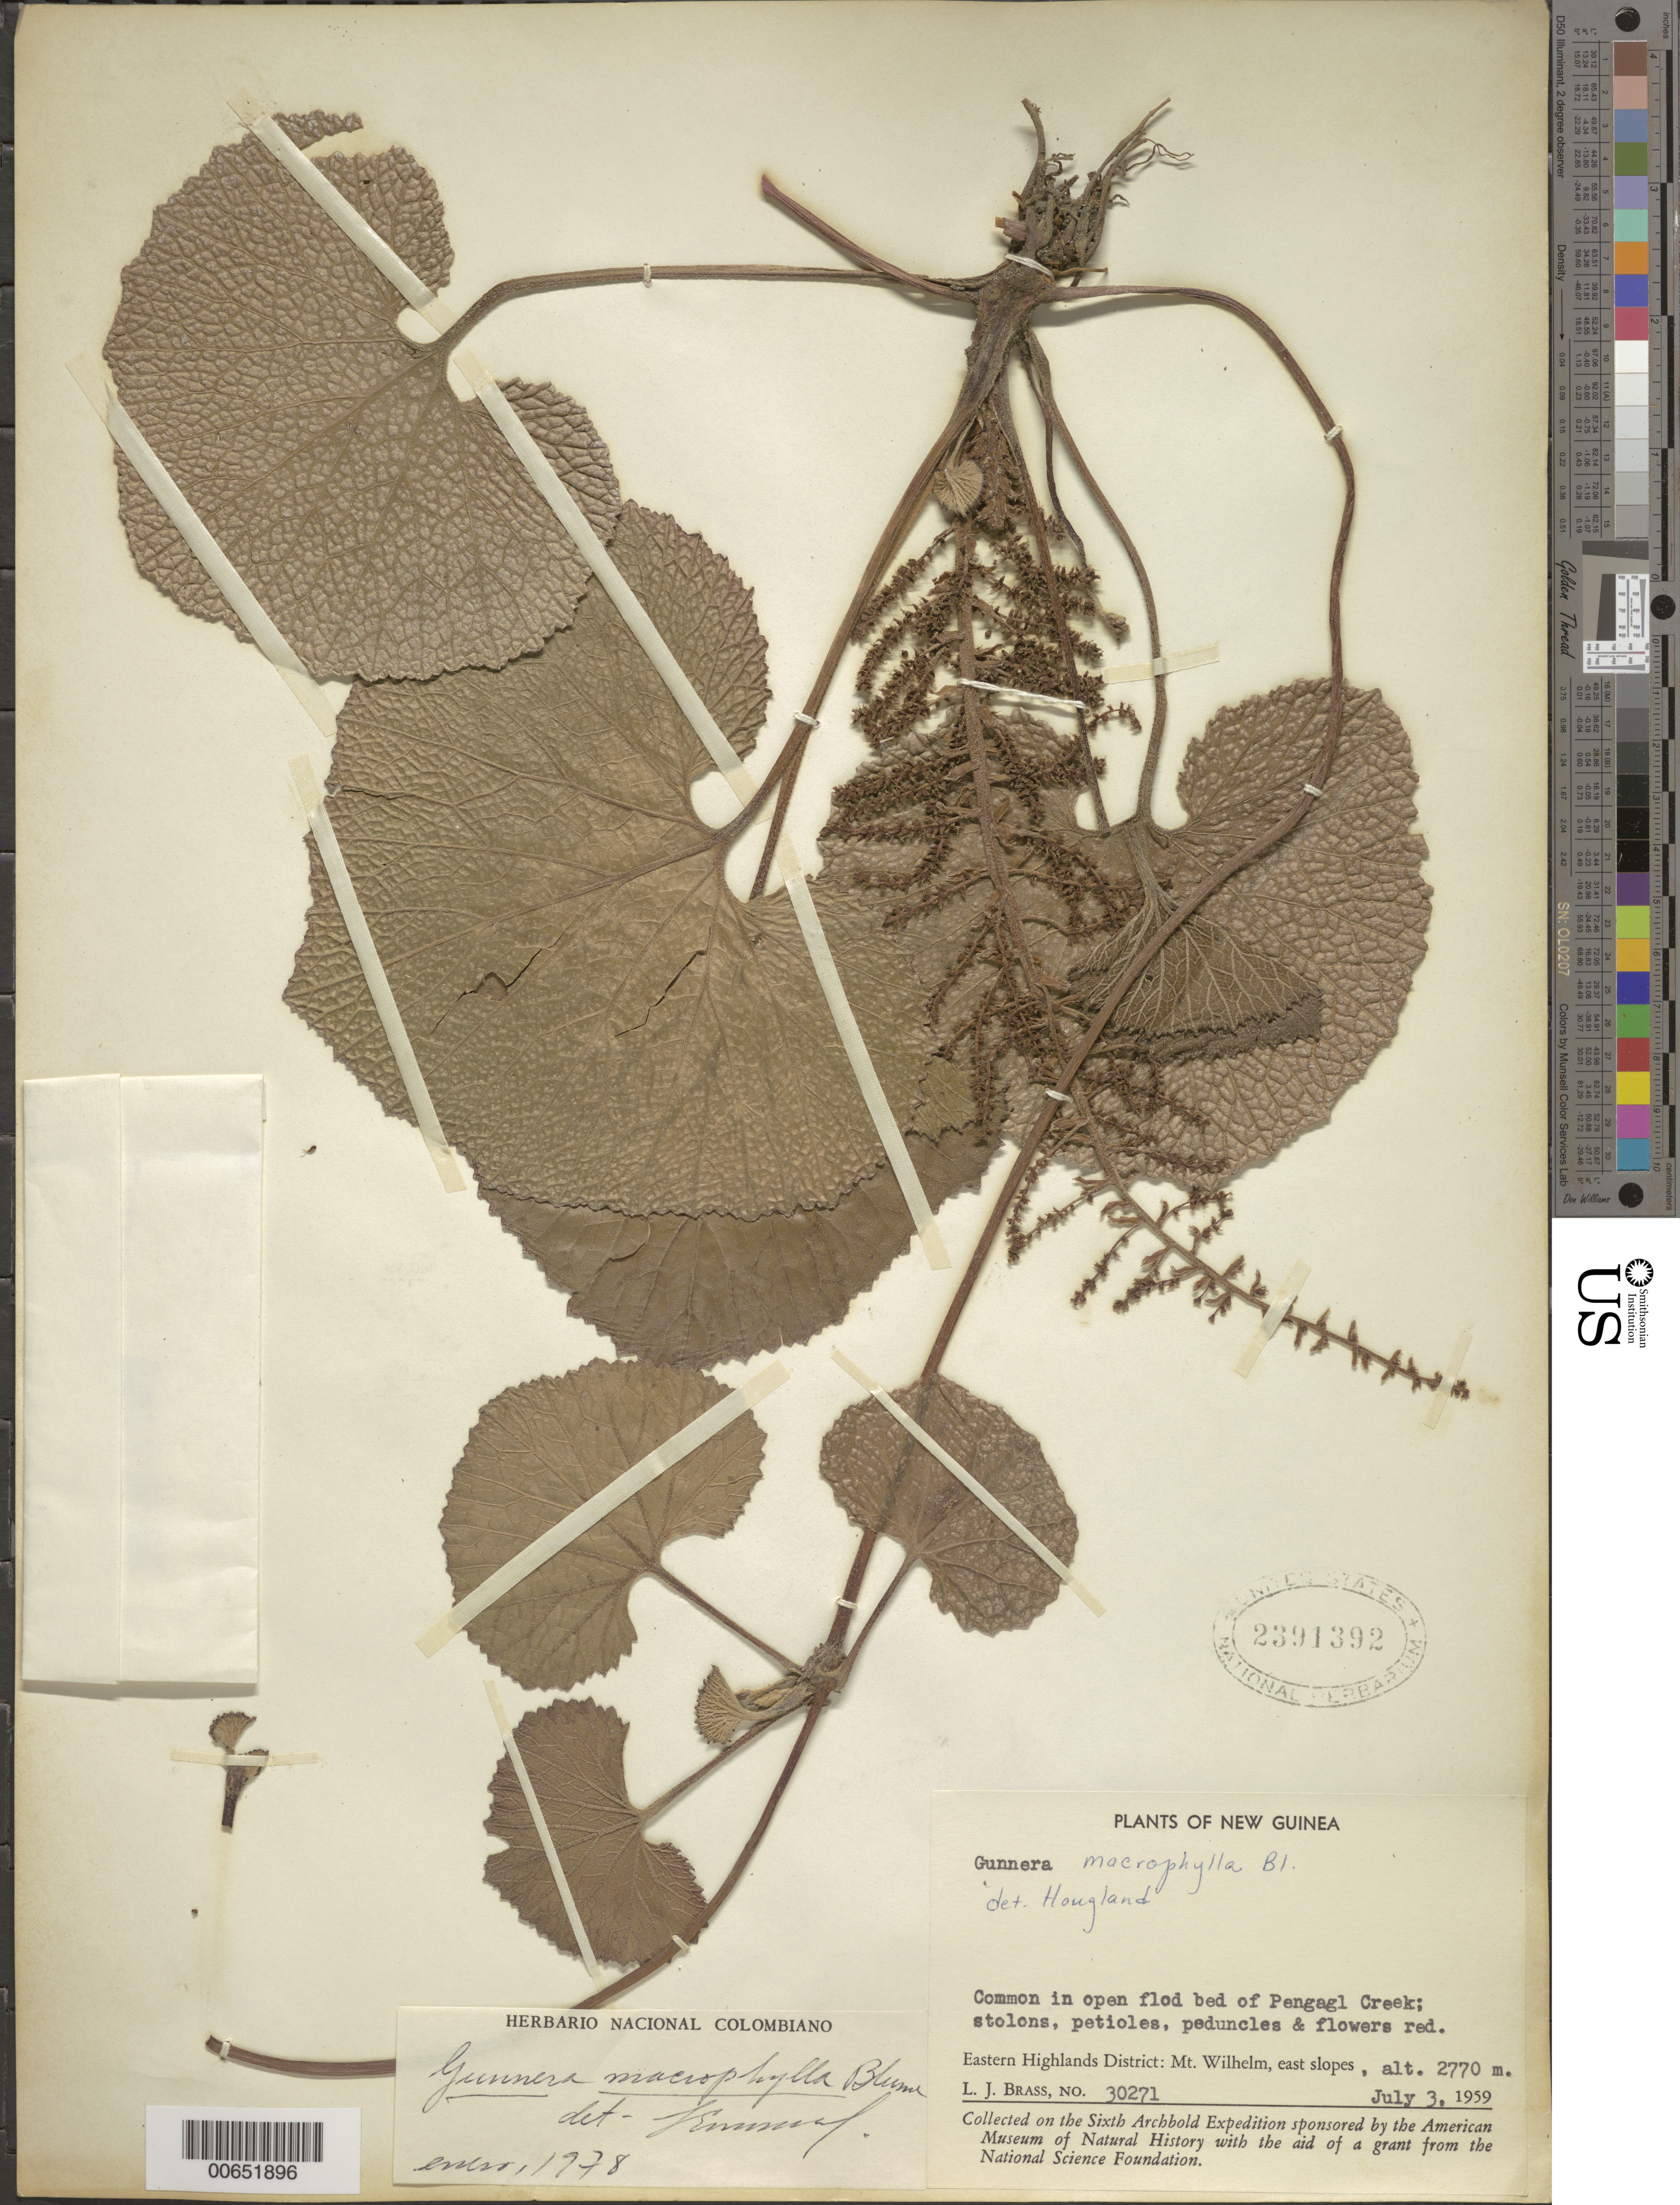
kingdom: Plantae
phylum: Tracheophyta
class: Magnoliopsida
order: Gunnerales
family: Gunneraceae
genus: Gunnera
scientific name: Gunnera macrophylla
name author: Blume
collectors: L. J. Brass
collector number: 30271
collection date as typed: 03 Jul 1959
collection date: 1959-07-03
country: Papua New Guinea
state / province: Eastern Highlands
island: New Guinea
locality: Mt. Wilhelm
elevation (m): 2770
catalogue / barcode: US 2391392